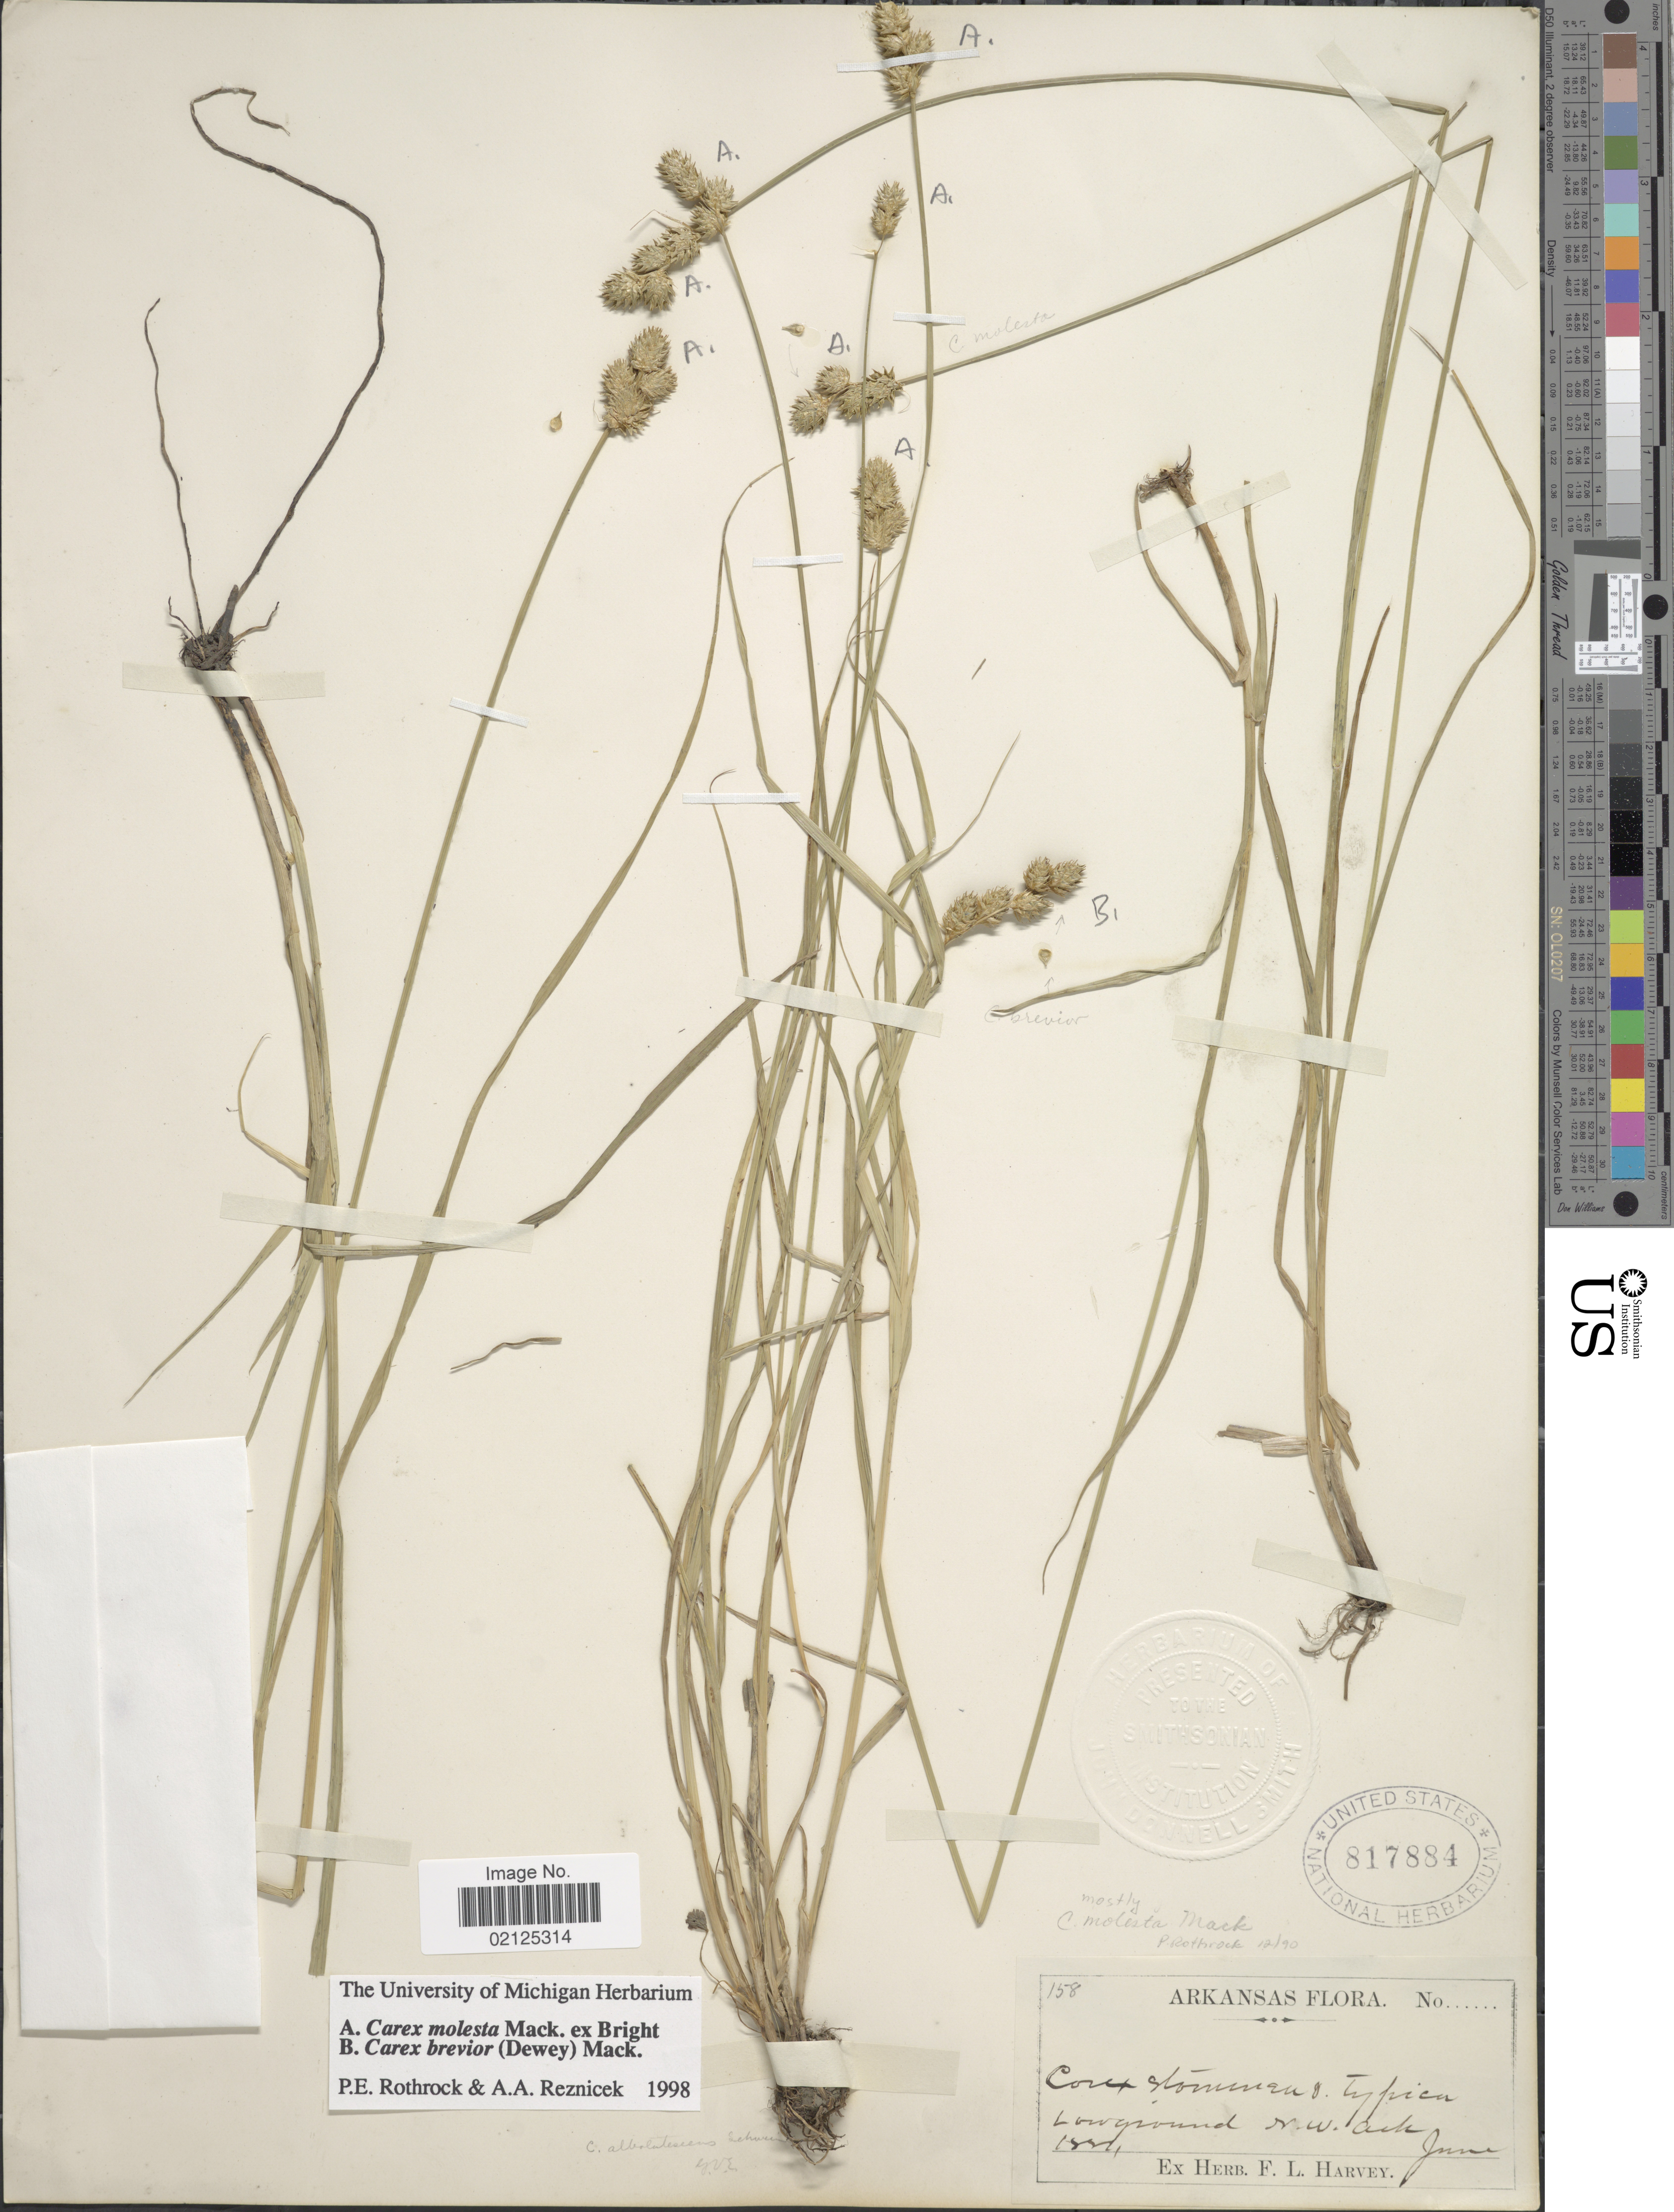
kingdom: Plantae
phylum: Tracheophyta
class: Liliopsida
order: Poales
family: Cyperaceae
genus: Carex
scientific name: Carex molesta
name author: Mack.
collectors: ex herb. F. L. Harvey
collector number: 158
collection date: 1881-06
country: United States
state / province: Arkansas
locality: Low ground N.W. Ark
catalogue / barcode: US 817884